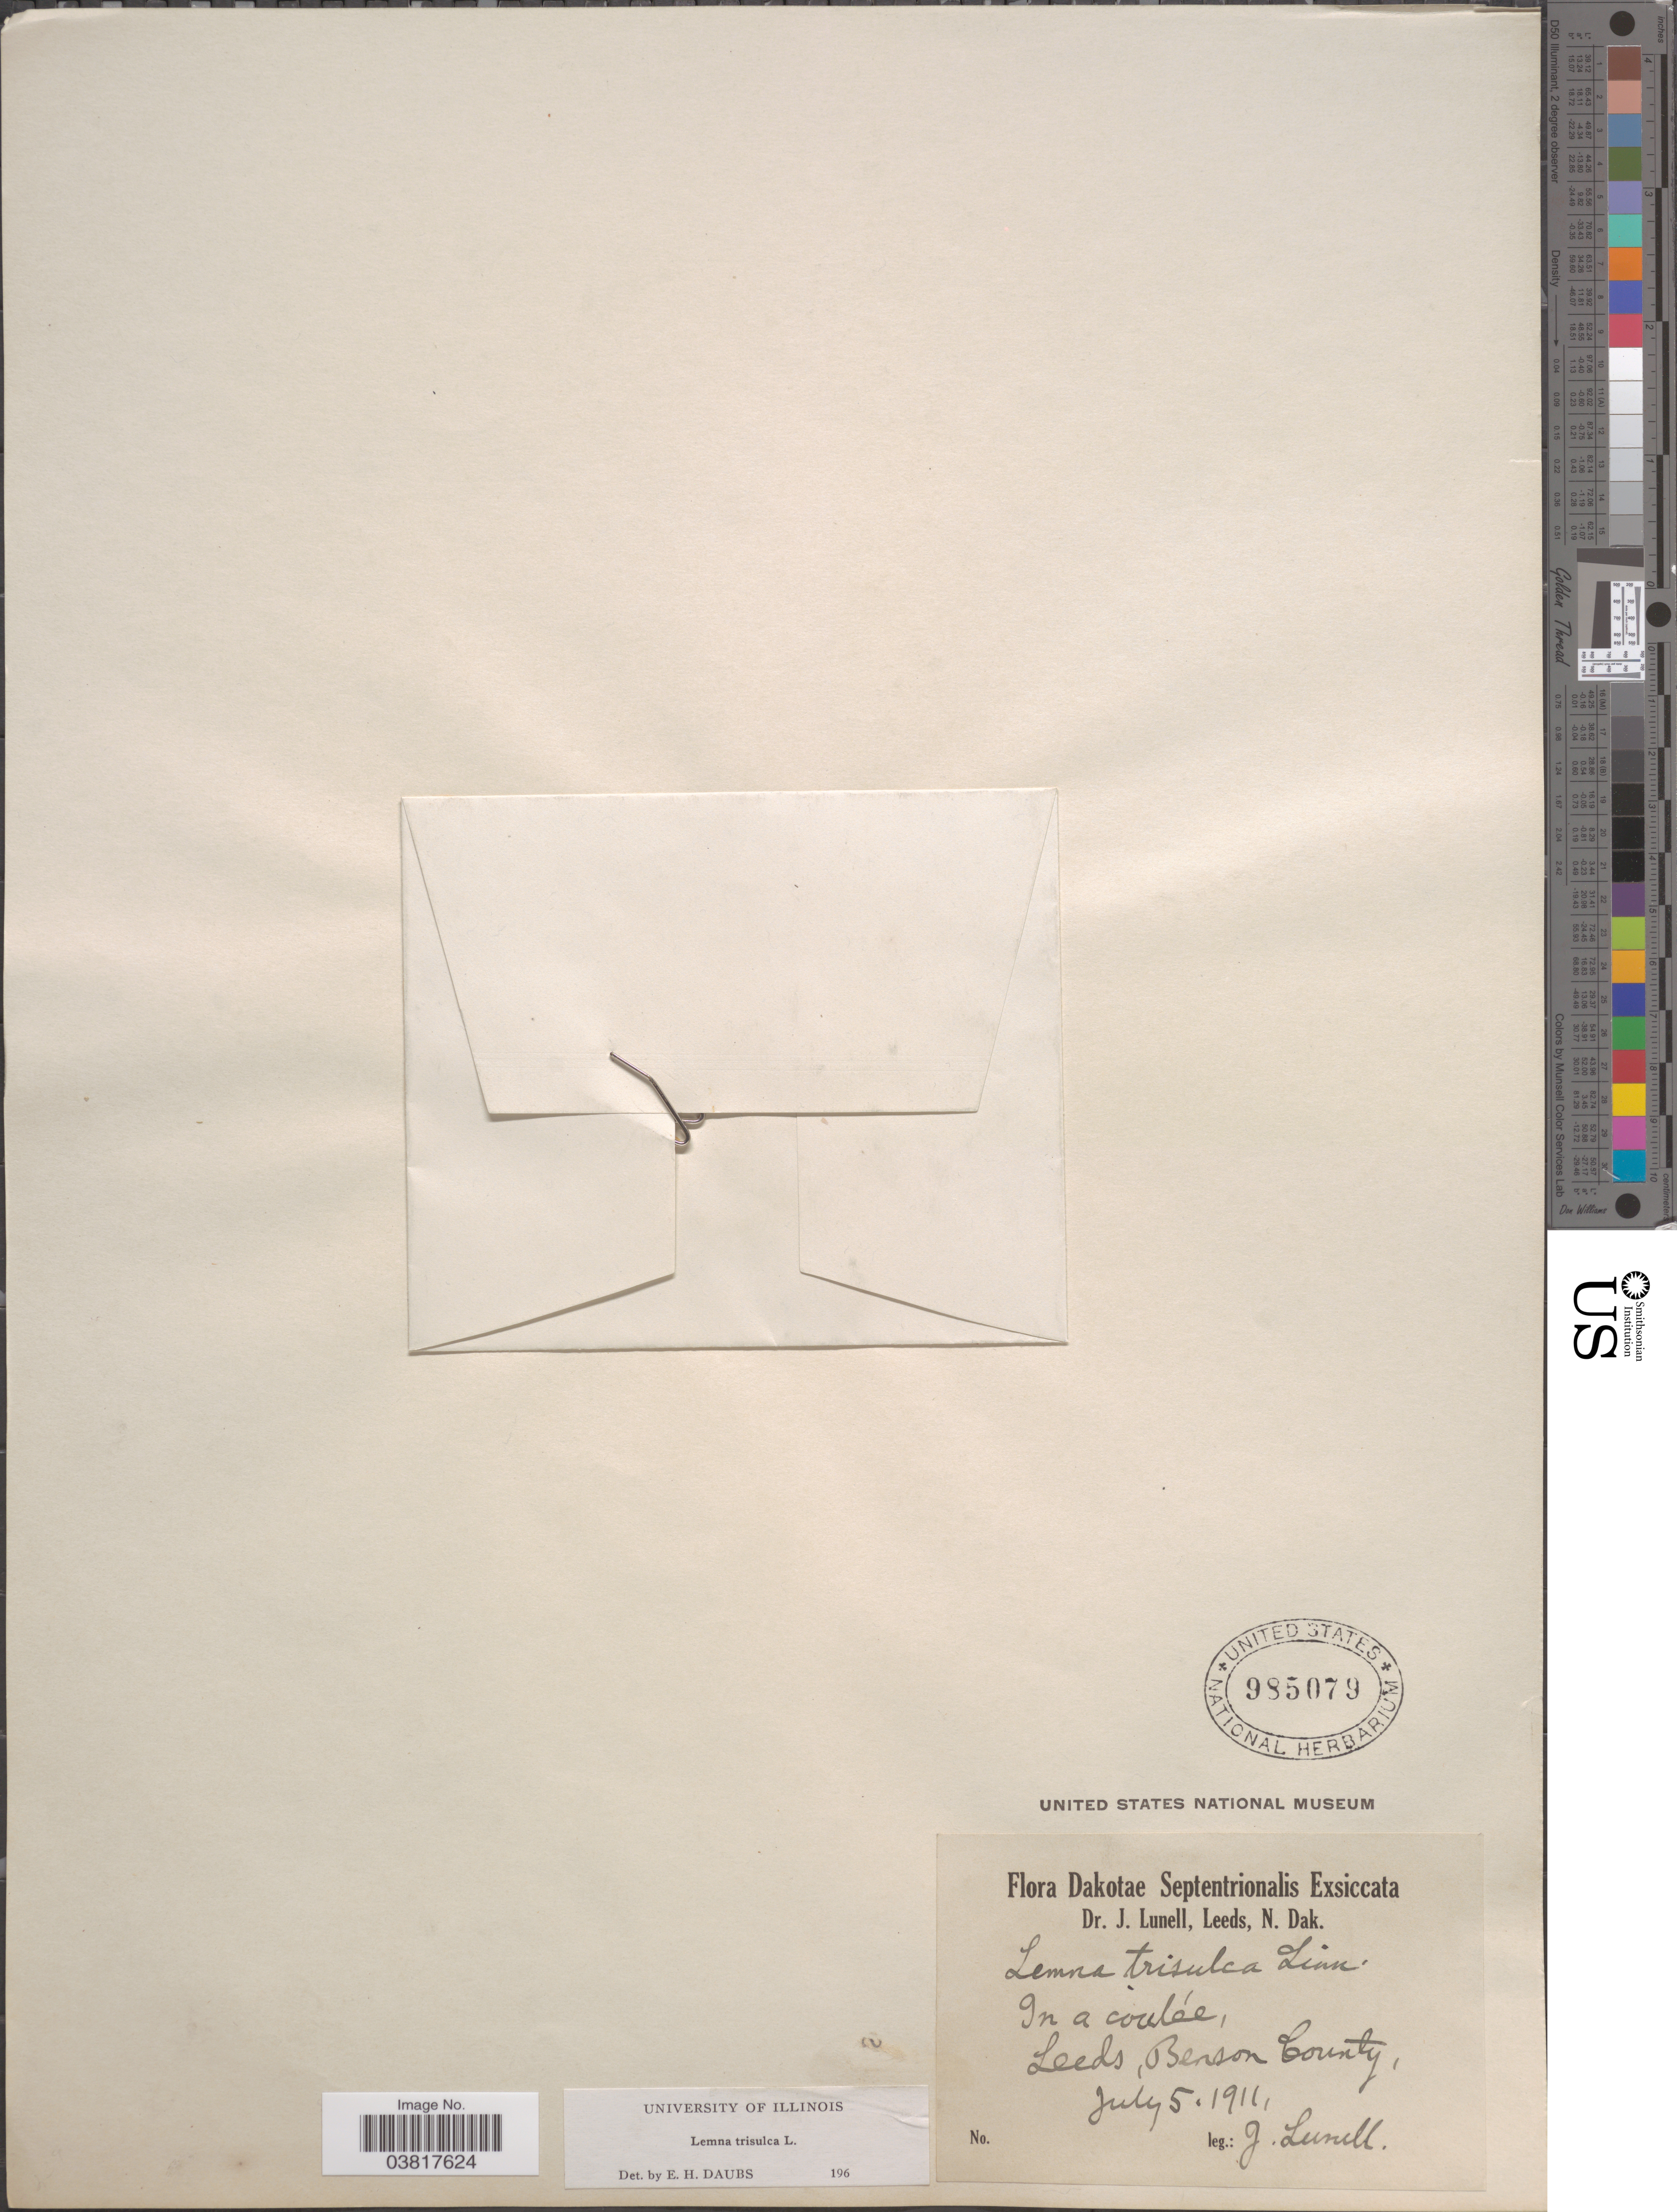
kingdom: Plantae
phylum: Tracheophyta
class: Liliopsida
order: Alismatales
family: Araceae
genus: Lemna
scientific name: Lemna trisulca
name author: L.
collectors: J. Lunell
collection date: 1911-07-05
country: United States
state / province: North Dakota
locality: Dakotae Septentrionalis. Leeds, Benson County.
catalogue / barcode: US 985079